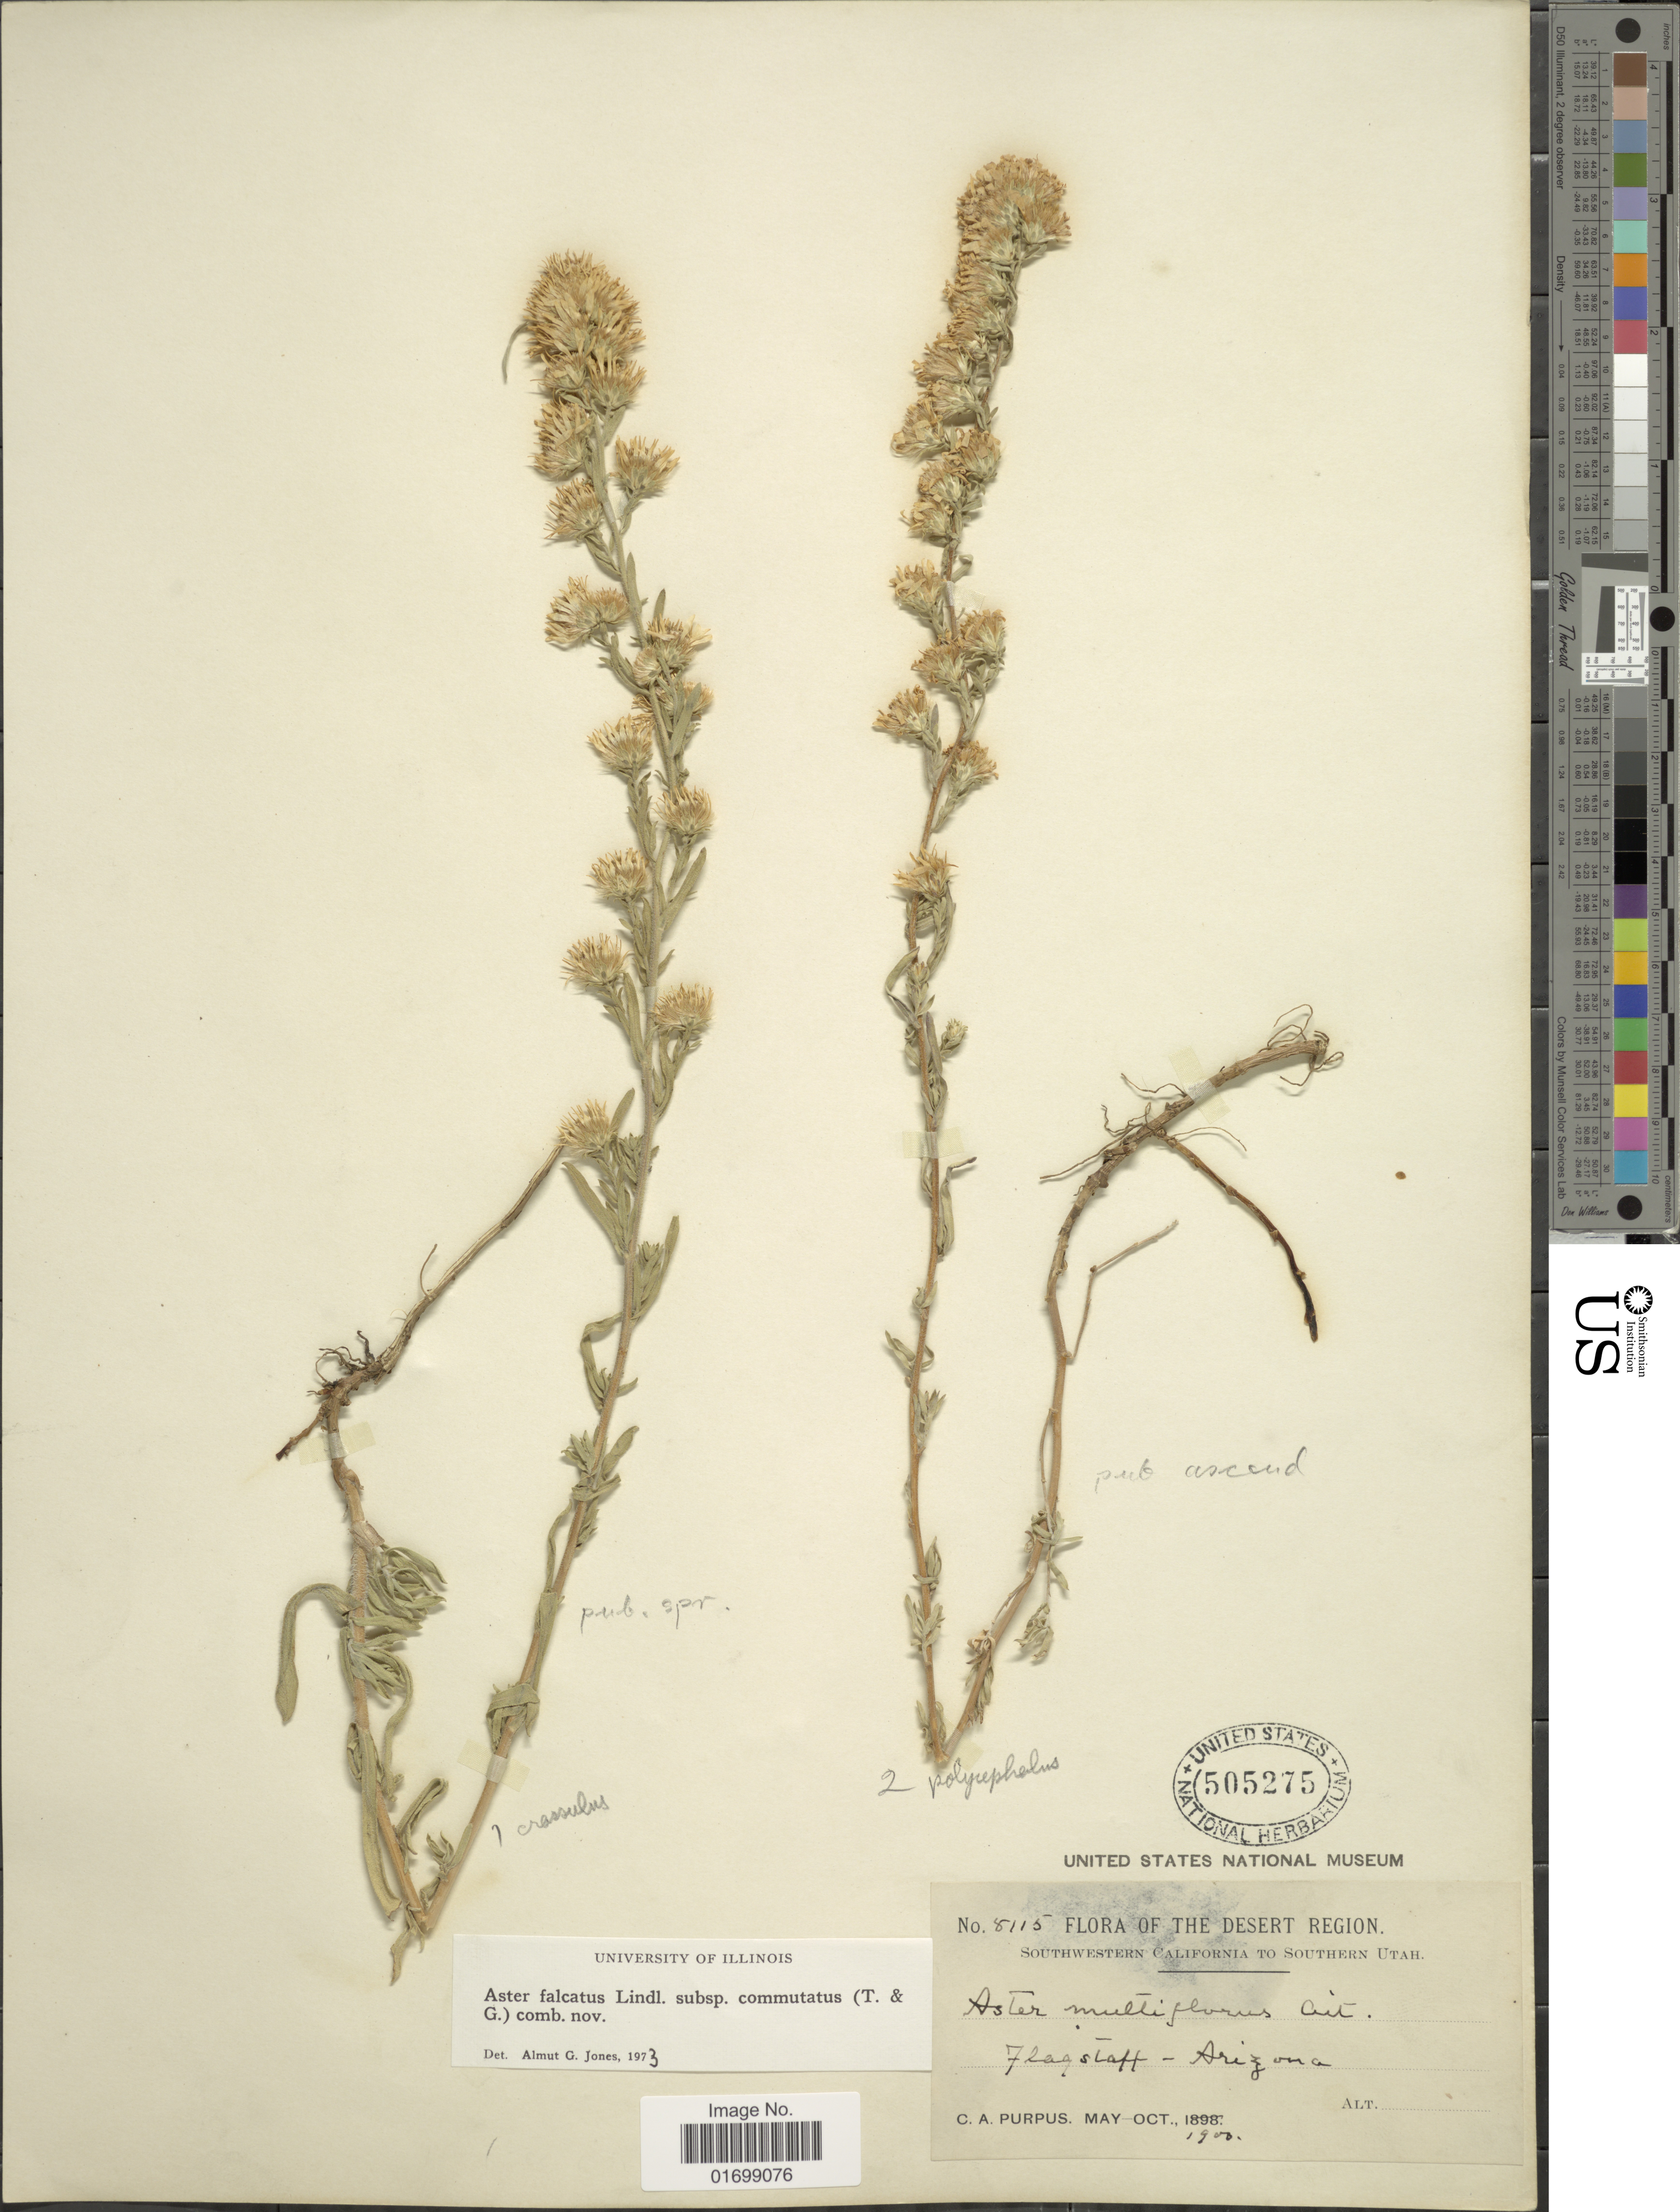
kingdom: Plantae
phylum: Tracheophyta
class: Magnoliopsida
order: Asterales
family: Asteraceae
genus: Symphyotrichum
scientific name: Symphyotrichum falcatum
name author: (Lindl. ex Lindl.) G.L. Nesom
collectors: C. A. Purpus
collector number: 8115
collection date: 1900-05/1900-10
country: United States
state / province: Arizona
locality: The Desert Region, southwestern California to Southern Utah, Flagstaff.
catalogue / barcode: US 505275